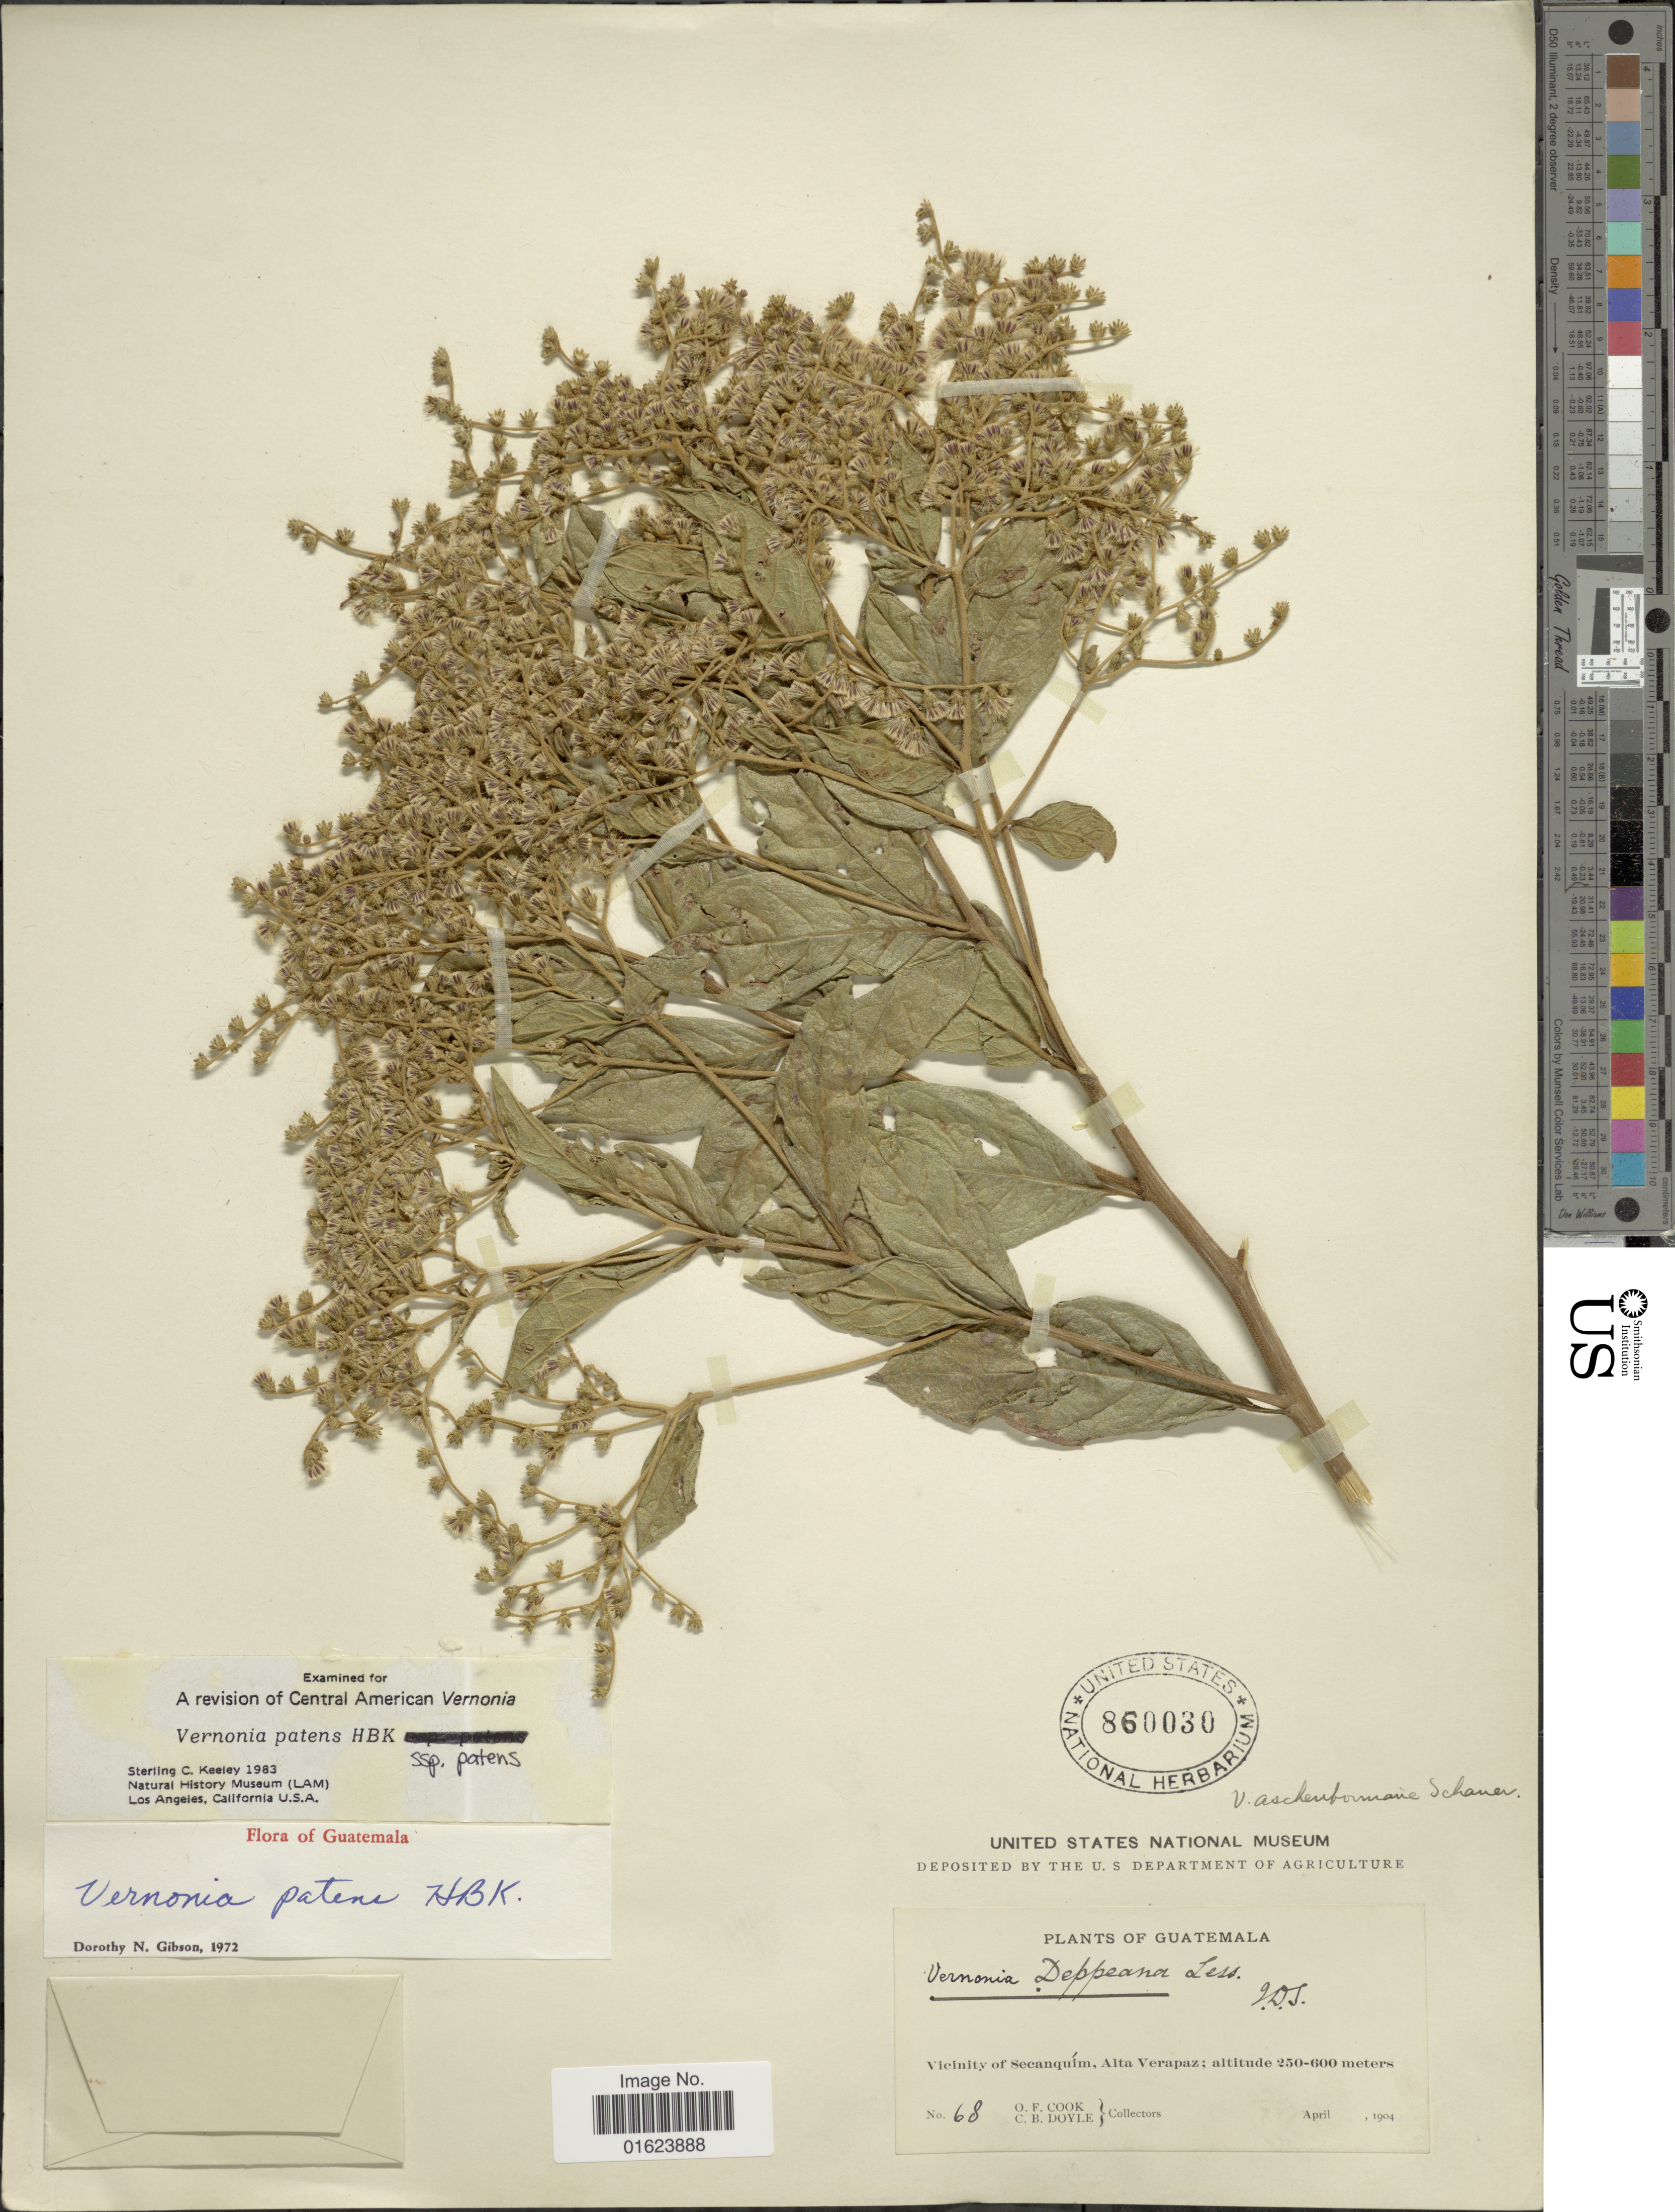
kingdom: Plantae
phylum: Tracheophyta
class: Magnoliopsida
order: Asterales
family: Asteraceae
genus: Vernonanthura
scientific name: Vernonanthura patens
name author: (Kunth) H. Rob.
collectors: O. F. Cook & C. Doyle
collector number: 68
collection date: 1904-04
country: Guatemala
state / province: Alta Verapaz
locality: Guatemala, Vicinity of Secanquim. Alta Verapaz.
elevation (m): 250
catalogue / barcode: US 860030